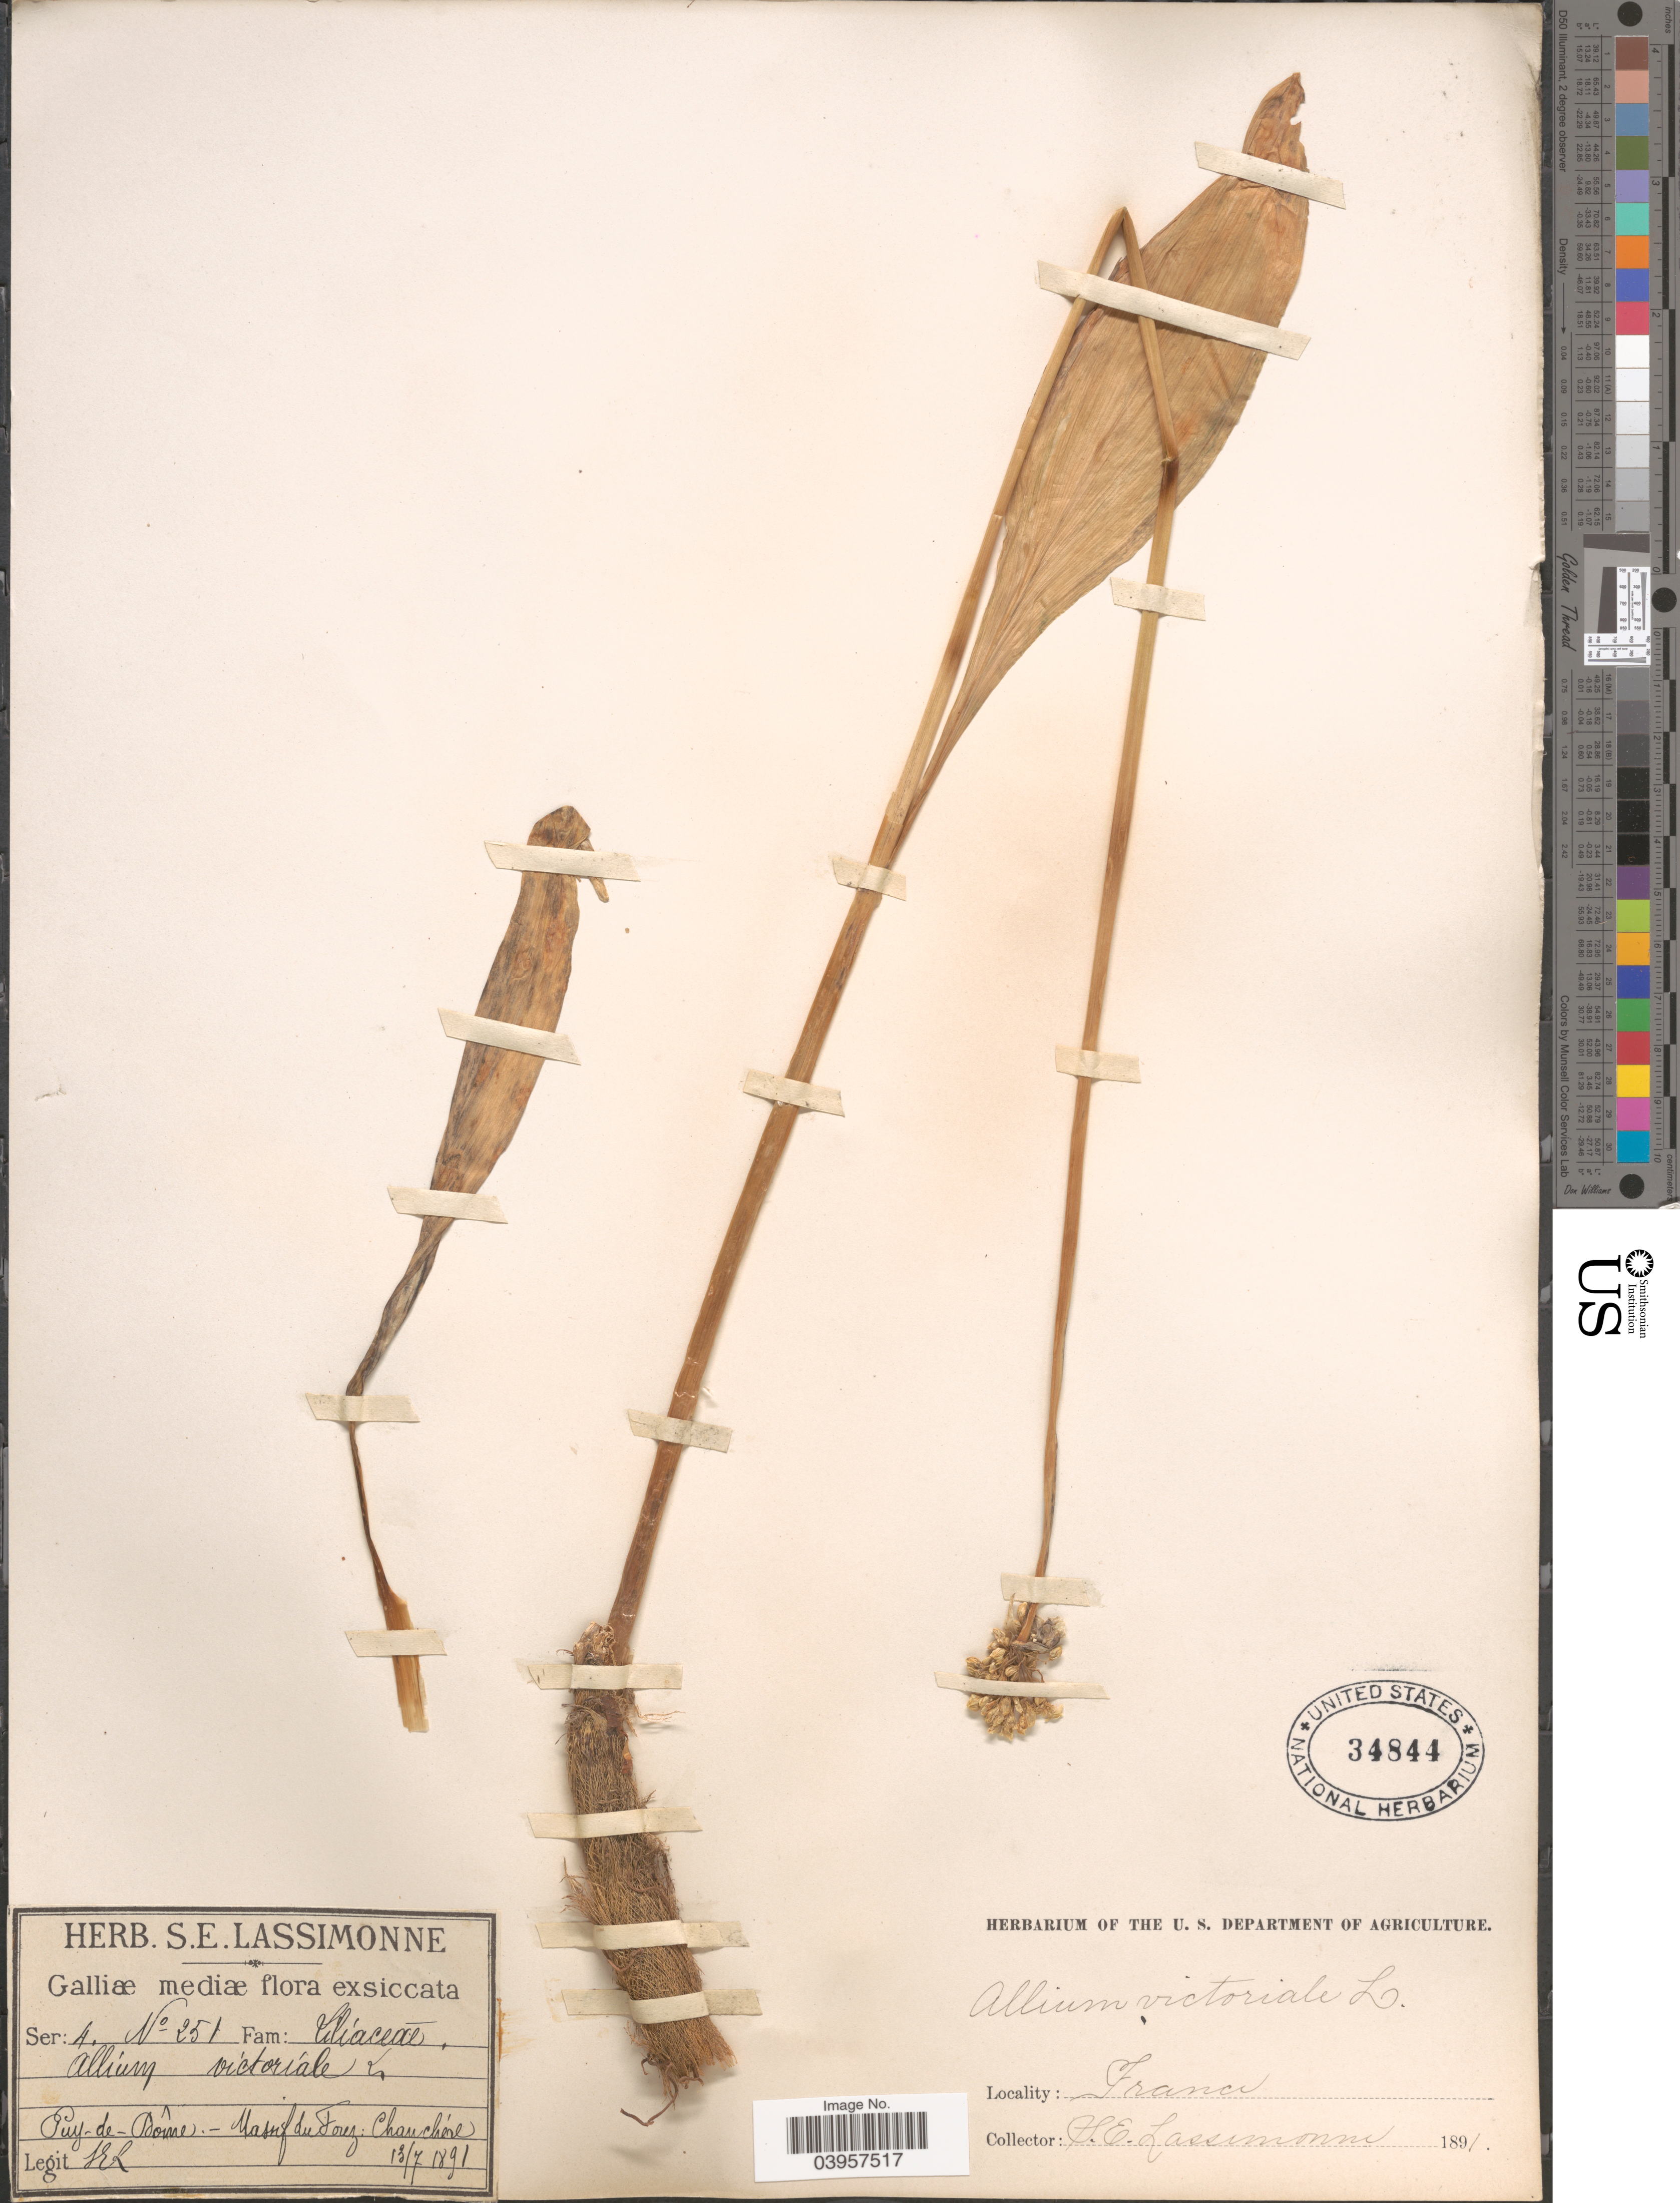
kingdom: Plantae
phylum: Tracheophyta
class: Liliopsida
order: Asparagales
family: Amaryllidaceae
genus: Allium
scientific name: Allium victorialis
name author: L.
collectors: S. Lassimonne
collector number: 251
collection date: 1891-07-13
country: France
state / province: Auvergne-Rhône-Alpes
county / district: Puy-de-Dôme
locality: Galliae mediae. Puy-de-Dôme. - Massif du Forez: Chanchére.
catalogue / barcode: US 34844